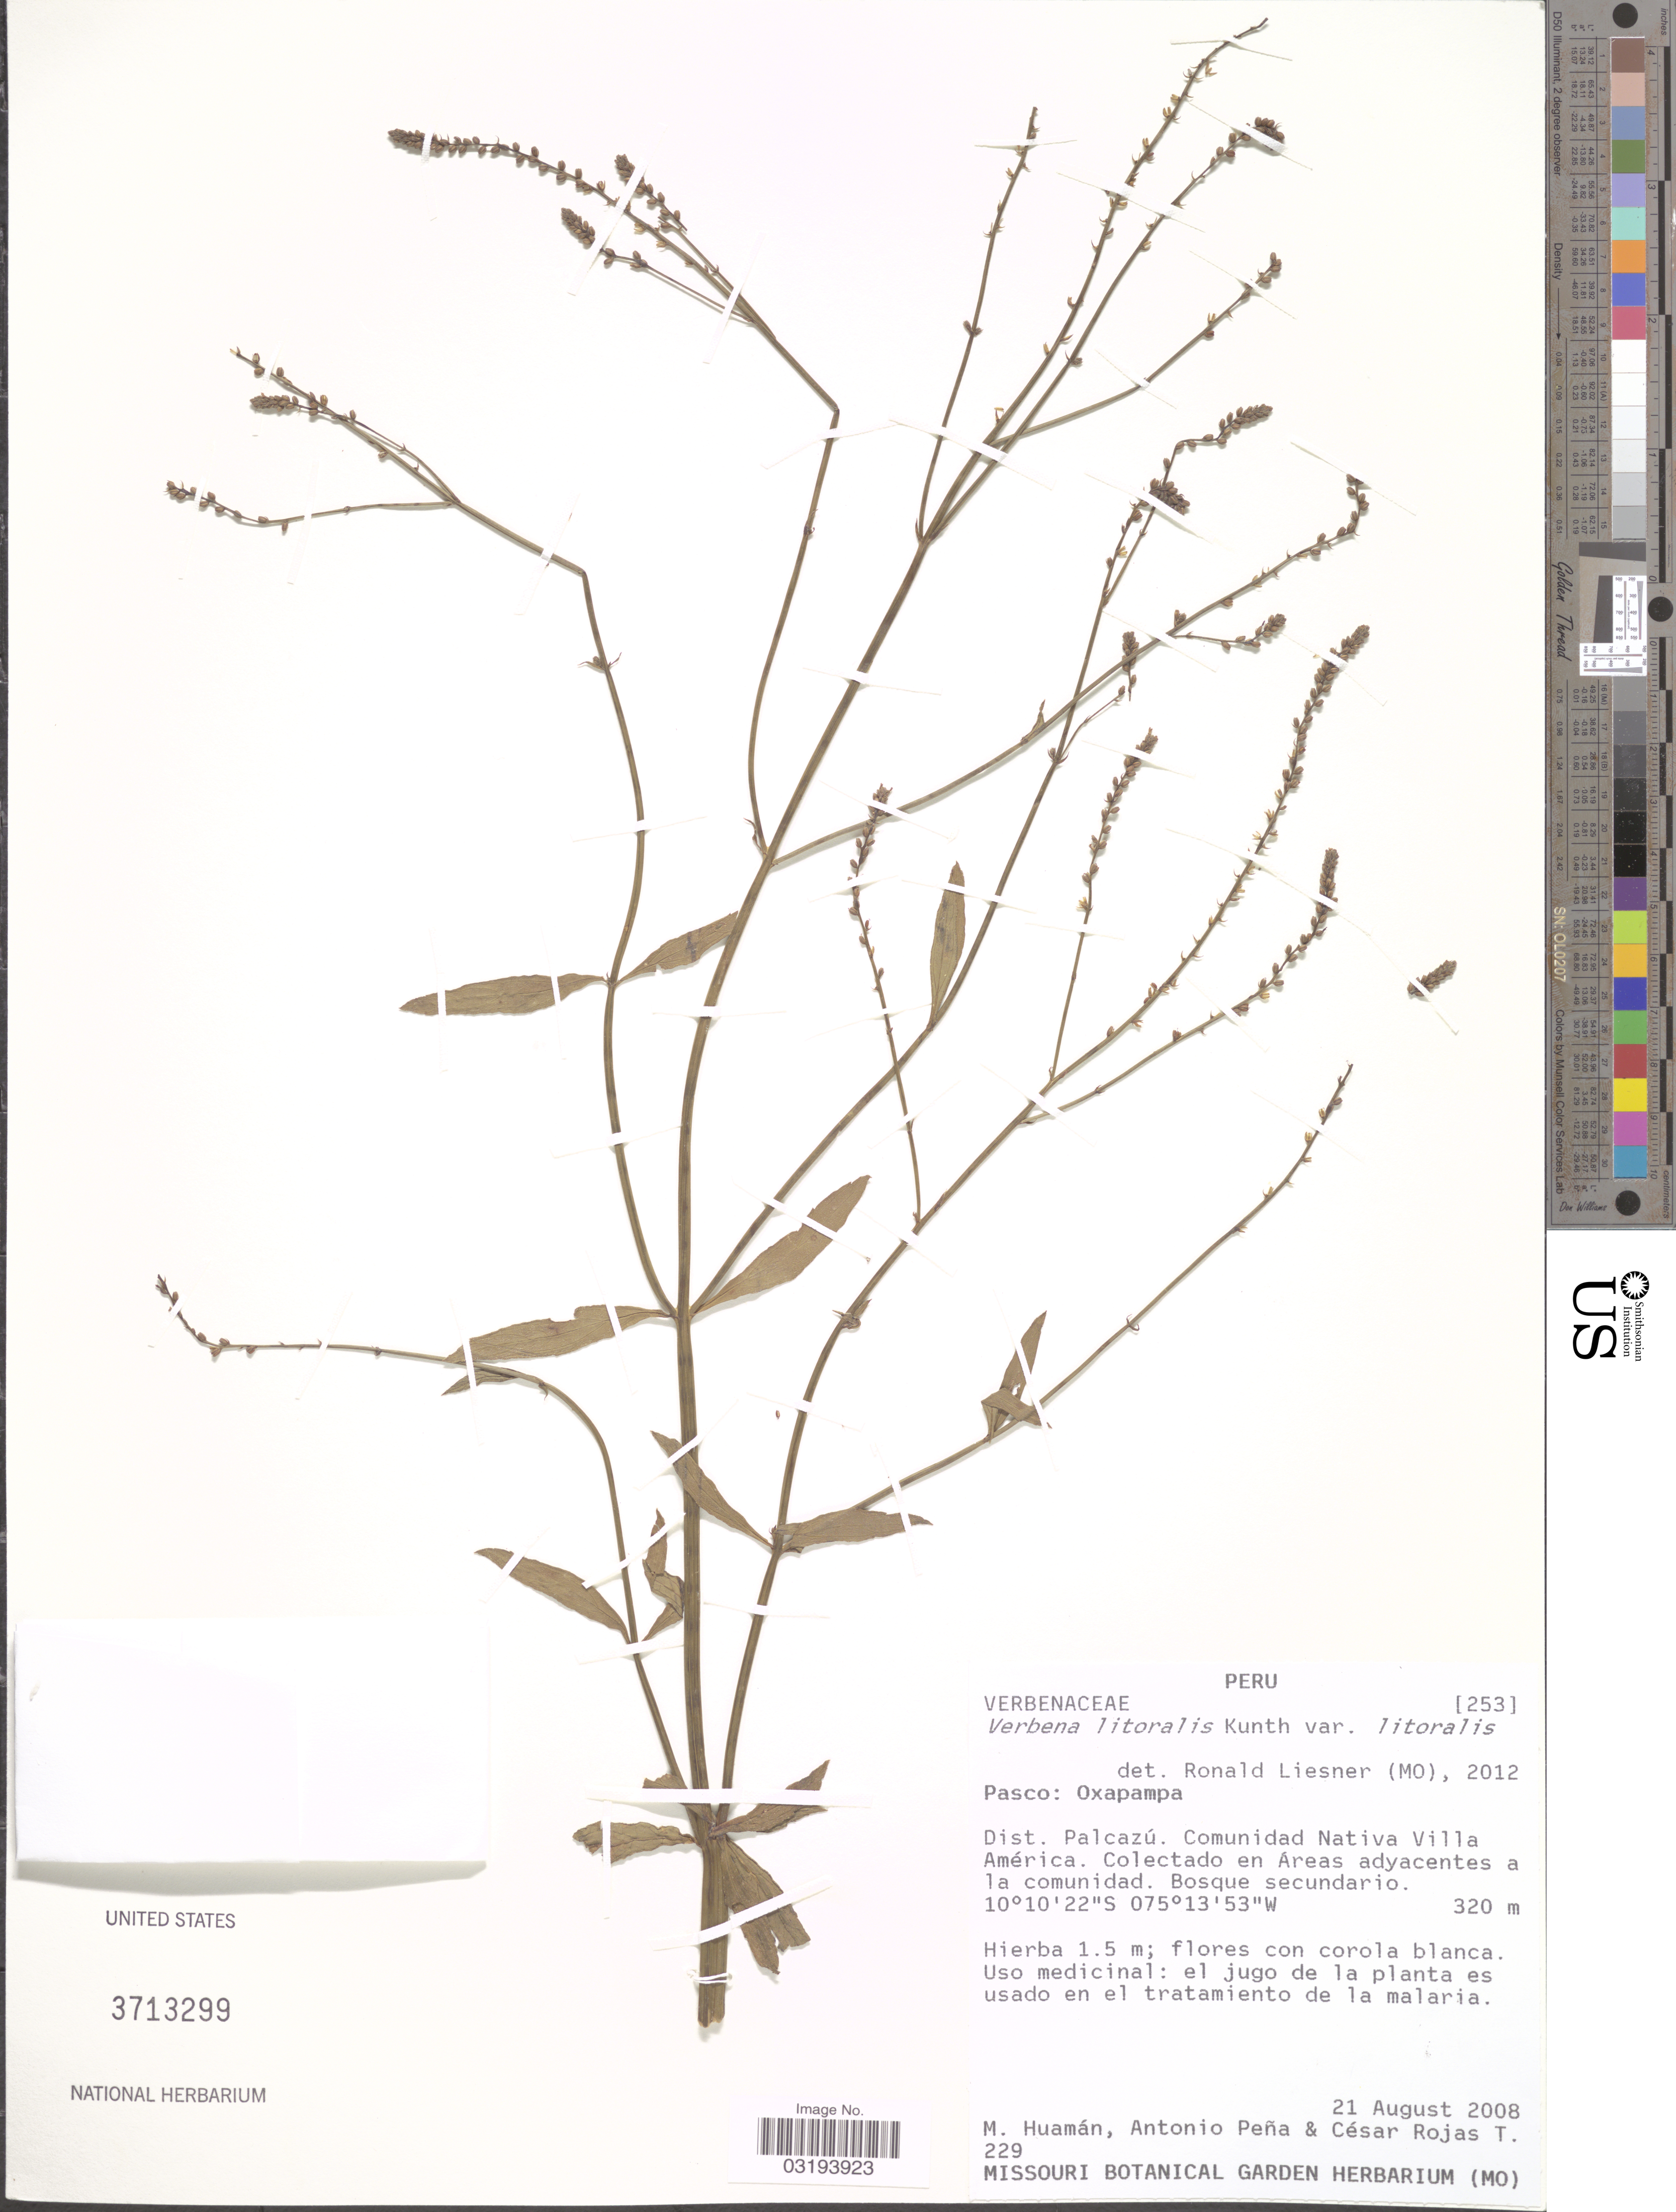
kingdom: Plantae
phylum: Tracheophyta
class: Magnoliopsida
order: Lamiales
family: Verbenaceae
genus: Verbena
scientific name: Verbena litoralis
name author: Kunth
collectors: M. Huamán, A. Pena & C. Rojas T.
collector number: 229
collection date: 2008-08-21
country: Peru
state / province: Pasco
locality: Oxapampa. Dist. Palcazú. Comunidad Nativa Villa América.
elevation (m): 320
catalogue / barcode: US 3713299